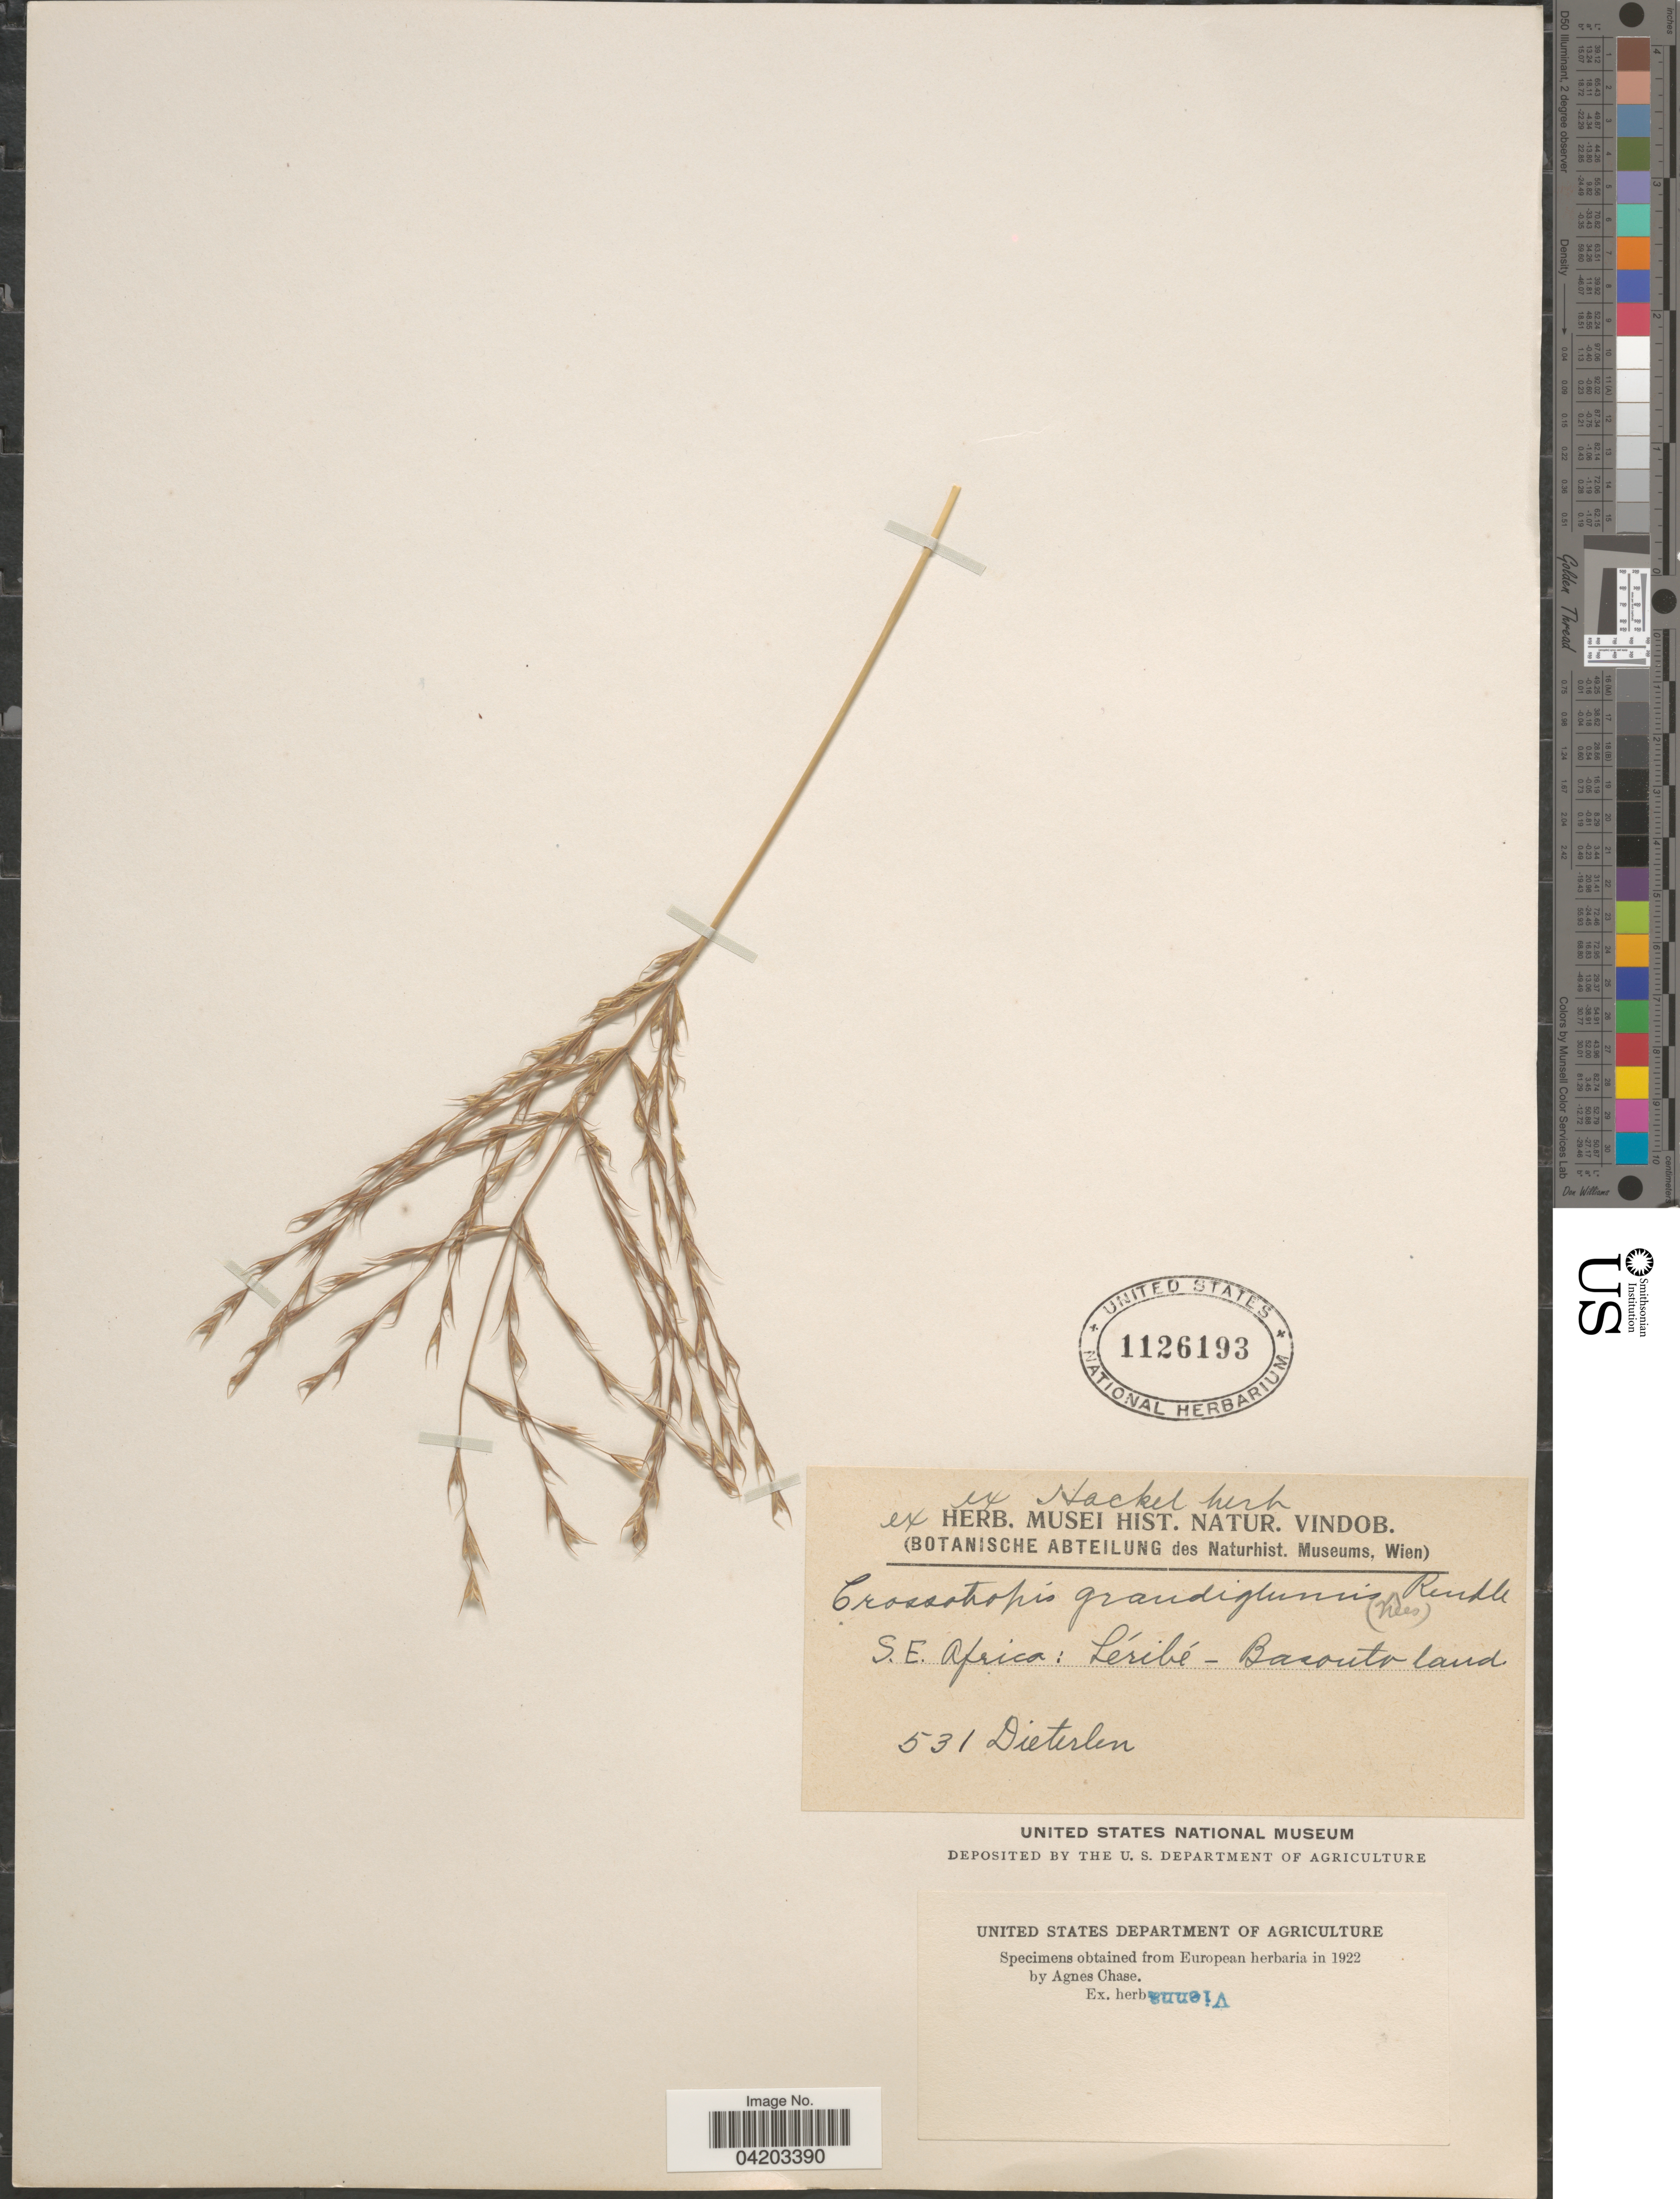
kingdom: Plantae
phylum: Tracheophyta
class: Liliopsida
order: Poales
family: Poaceae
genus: Trichoneura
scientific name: Trichoneura grandiglumis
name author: (Nees) Ekman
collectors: -. Dieterlen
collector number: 531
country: Lesotho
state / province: Leribe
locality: S.E. Africa: Léribé - Basouto land.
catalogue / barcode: US 1126193